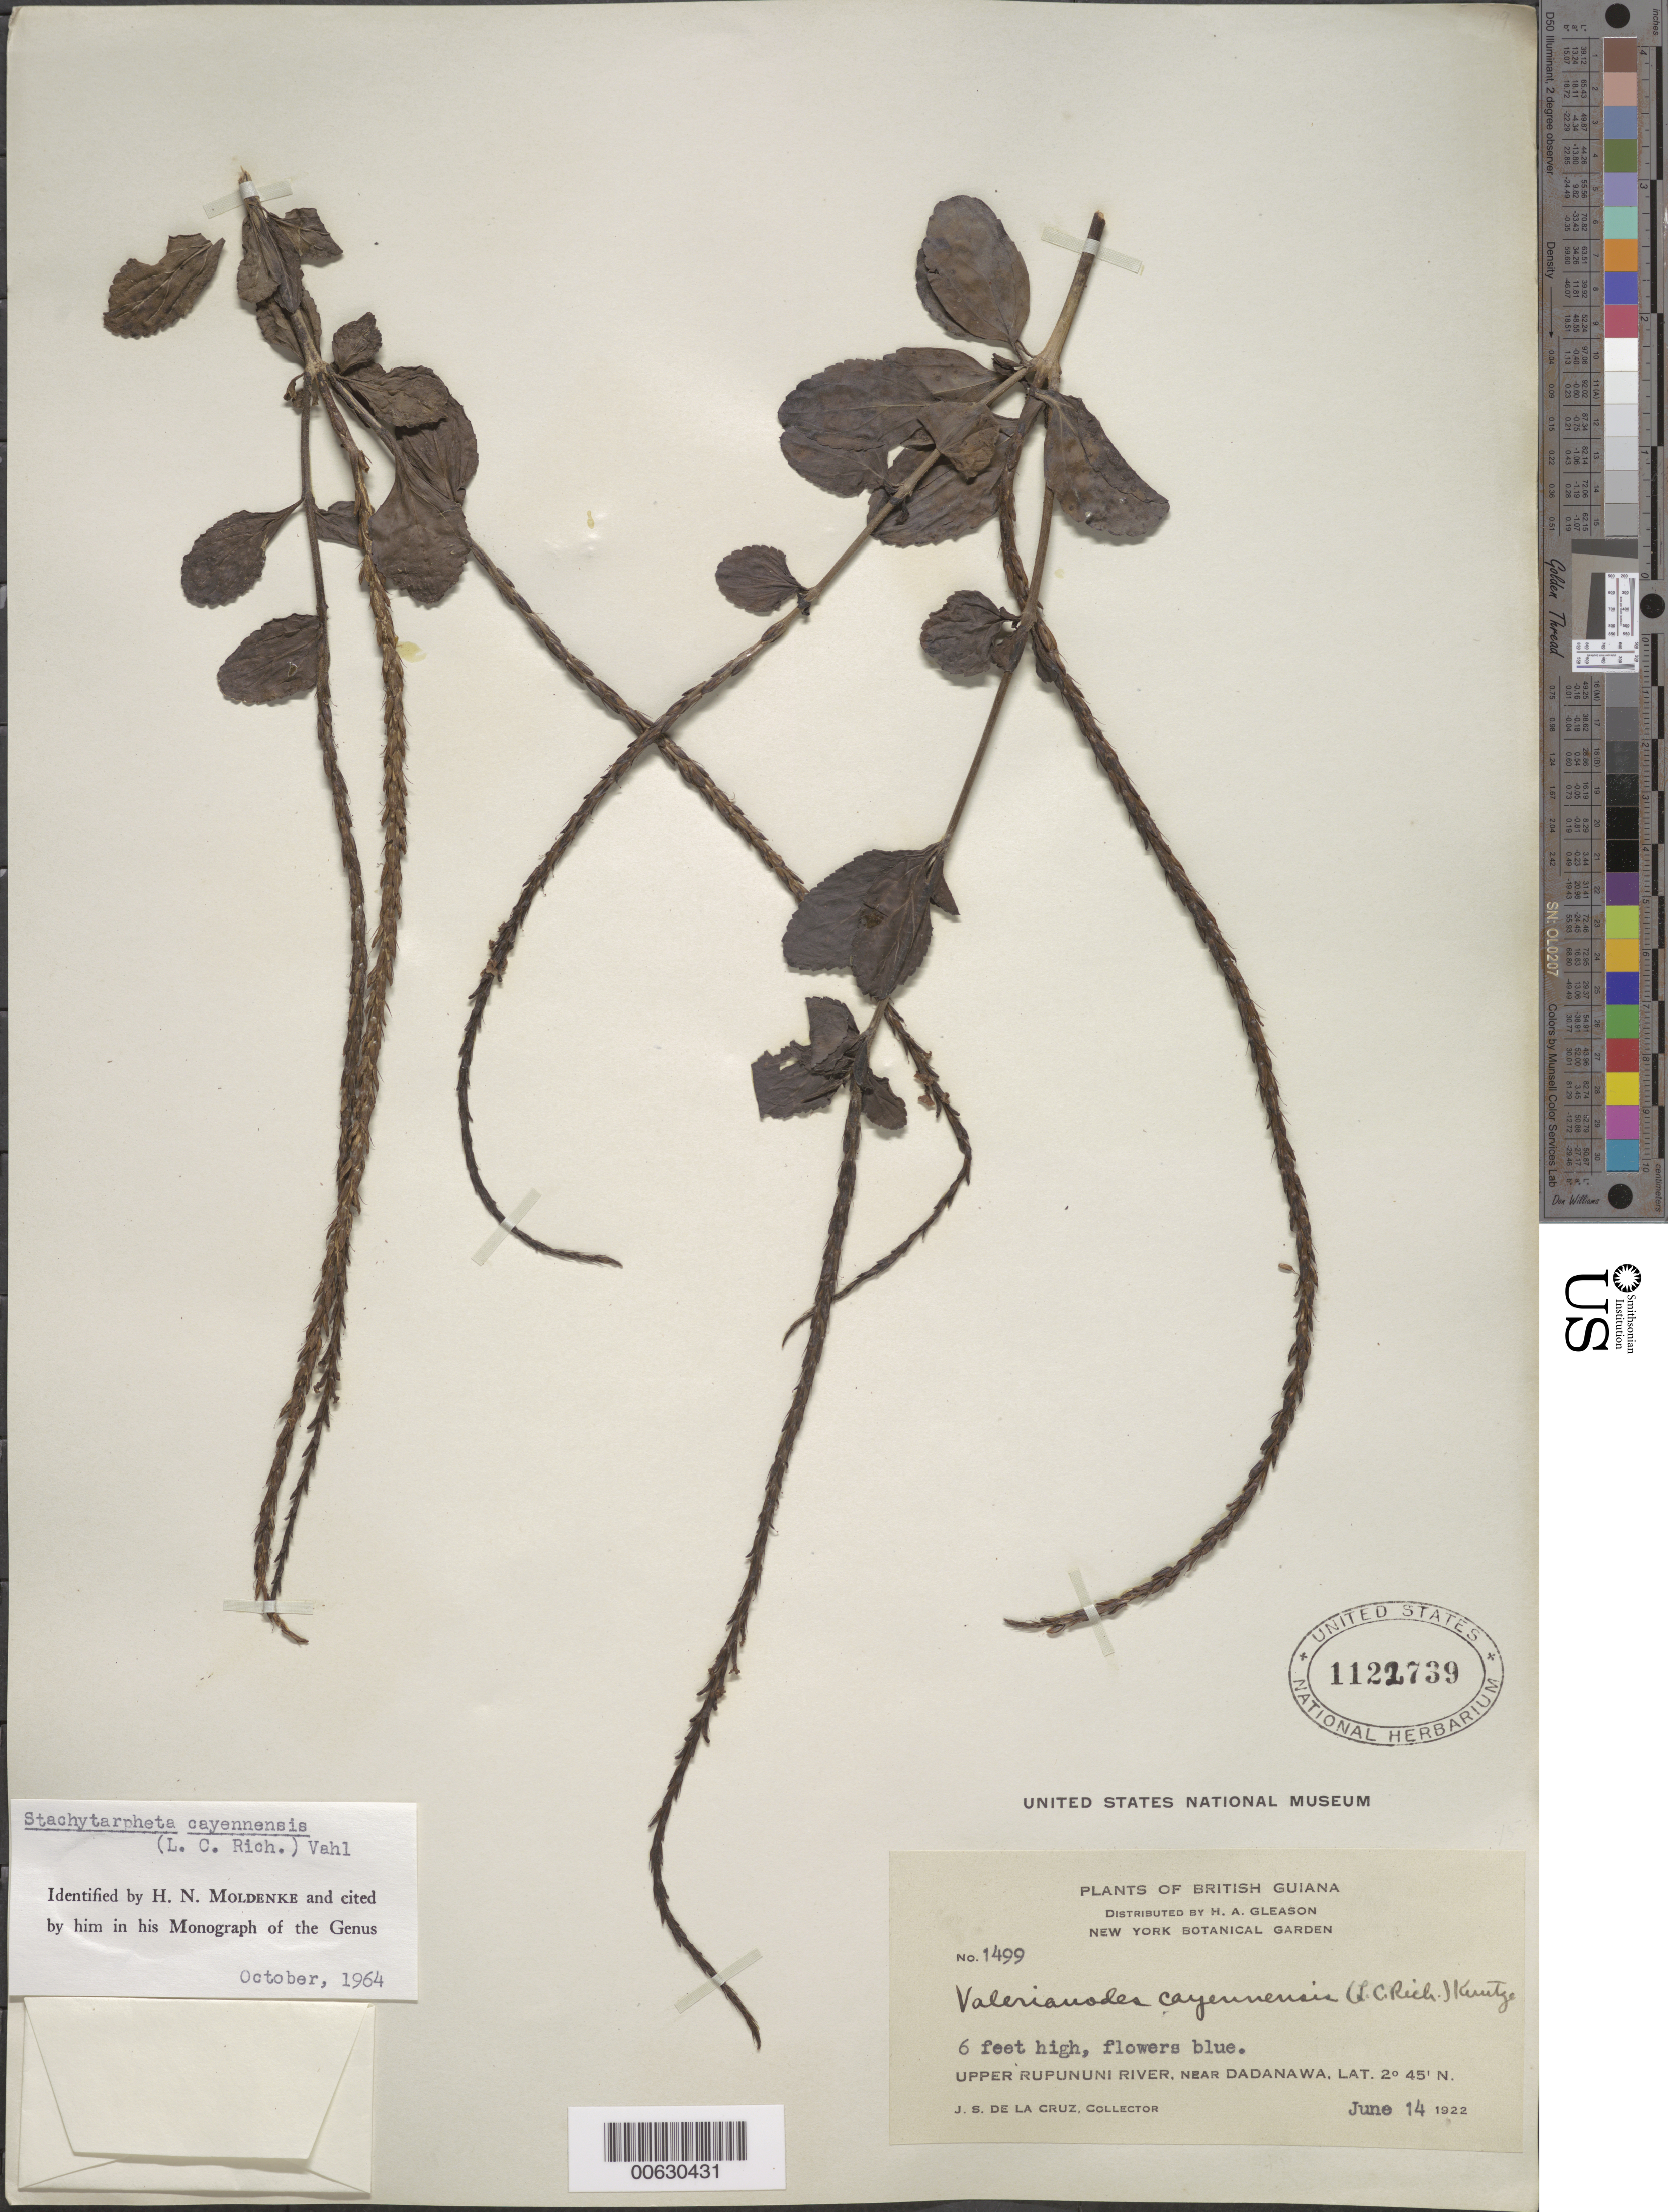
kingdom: Plantae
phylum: Tracheophyta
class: Magnoliopsida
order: Lamiales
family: Verbenaceae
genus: Stachytarpheta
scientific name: Stachytarpheta cayennensis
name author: (Rich.) Vahl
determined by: Moldenke, H. N.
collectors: J. S. de la Cruz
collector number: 1499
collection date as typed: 14-Jun-22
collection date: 1922-06-14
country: Guyana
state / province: U. Takutu-U. Essequibo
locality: Dadanawa, vic., upper Rupununi R.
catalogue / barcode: US 1122739